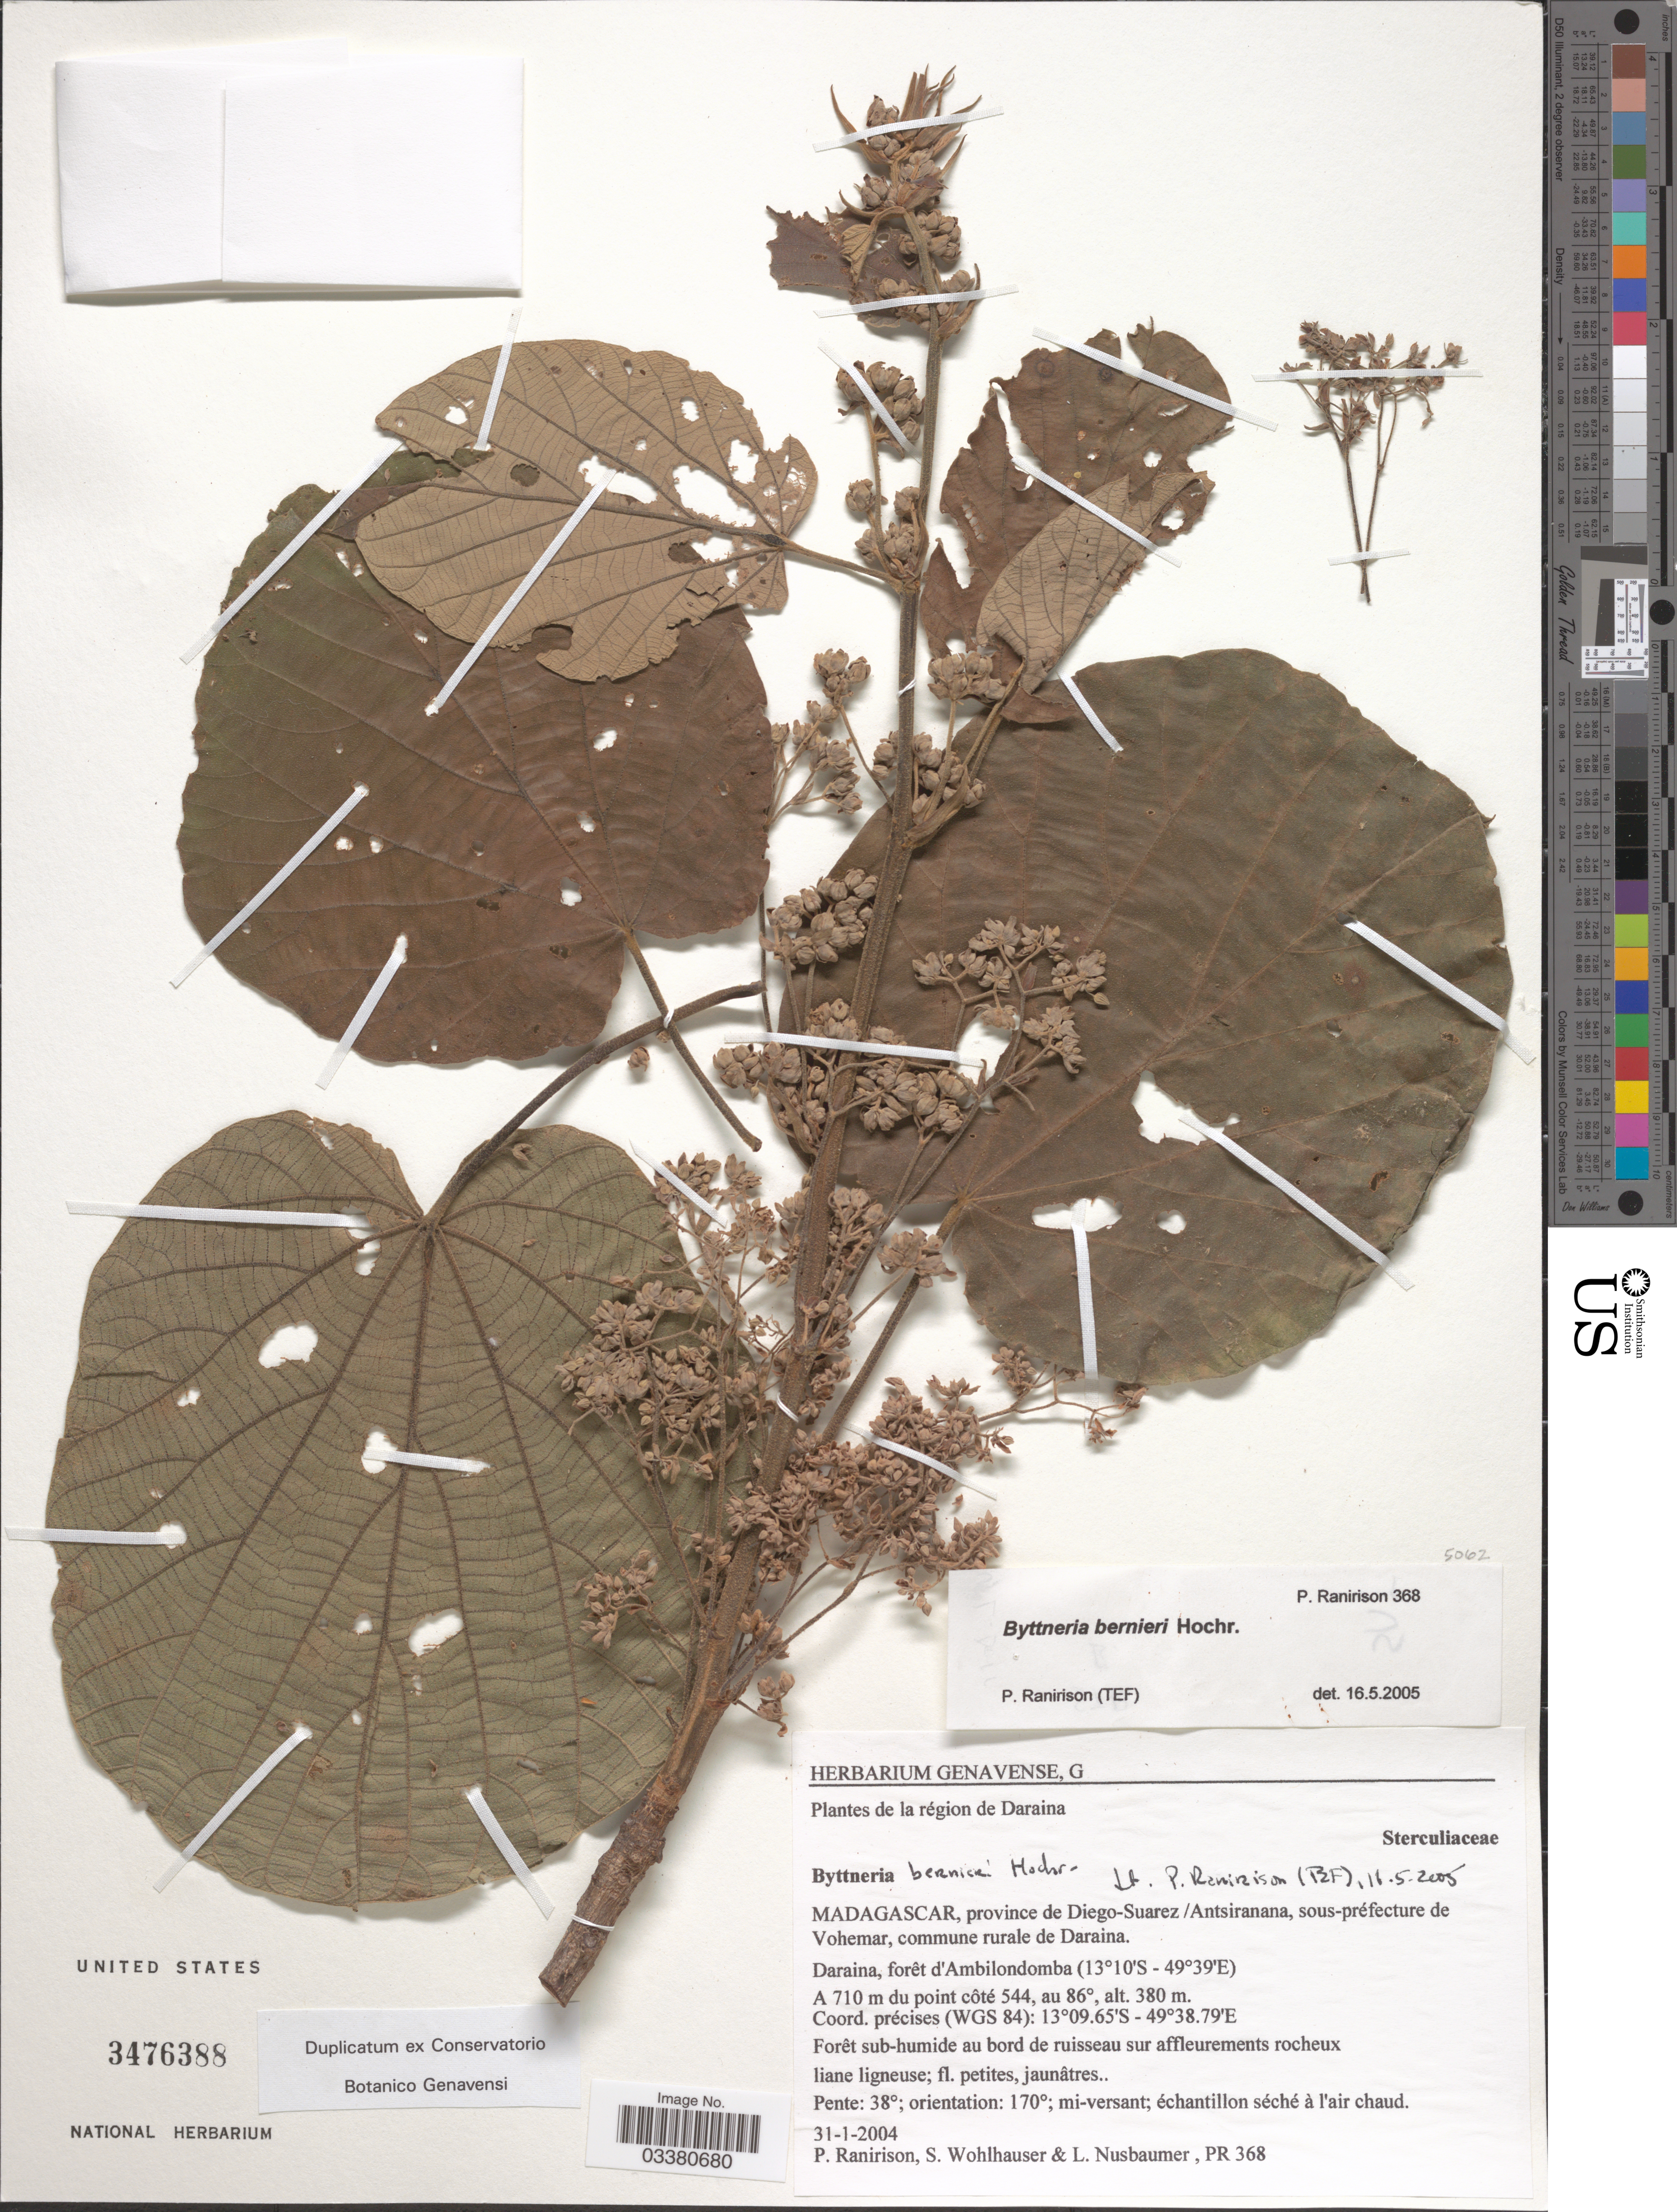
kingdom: Plantae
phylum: Tracheophyta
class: Magnoliopsida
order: Malvales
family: Malvaceae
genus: Byttneria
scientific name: Byttneria bernieri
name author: Hochr.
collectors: P. Ranirison, S. Wohlhauser & L. Nusbaumer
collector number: PR 368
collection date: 2004-01-31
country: Madagascar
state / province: Sava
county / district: Vohémar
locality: De la région de Daraina. Province de Diego-Suarez, sous-préfecture de Vohemar, commune rurale de Daraina. Daraina, forêt d'Ambilondomba. A 710 m du point côté 544, au 86°. (WGS 84).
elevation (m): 380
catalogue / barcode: US 3476388